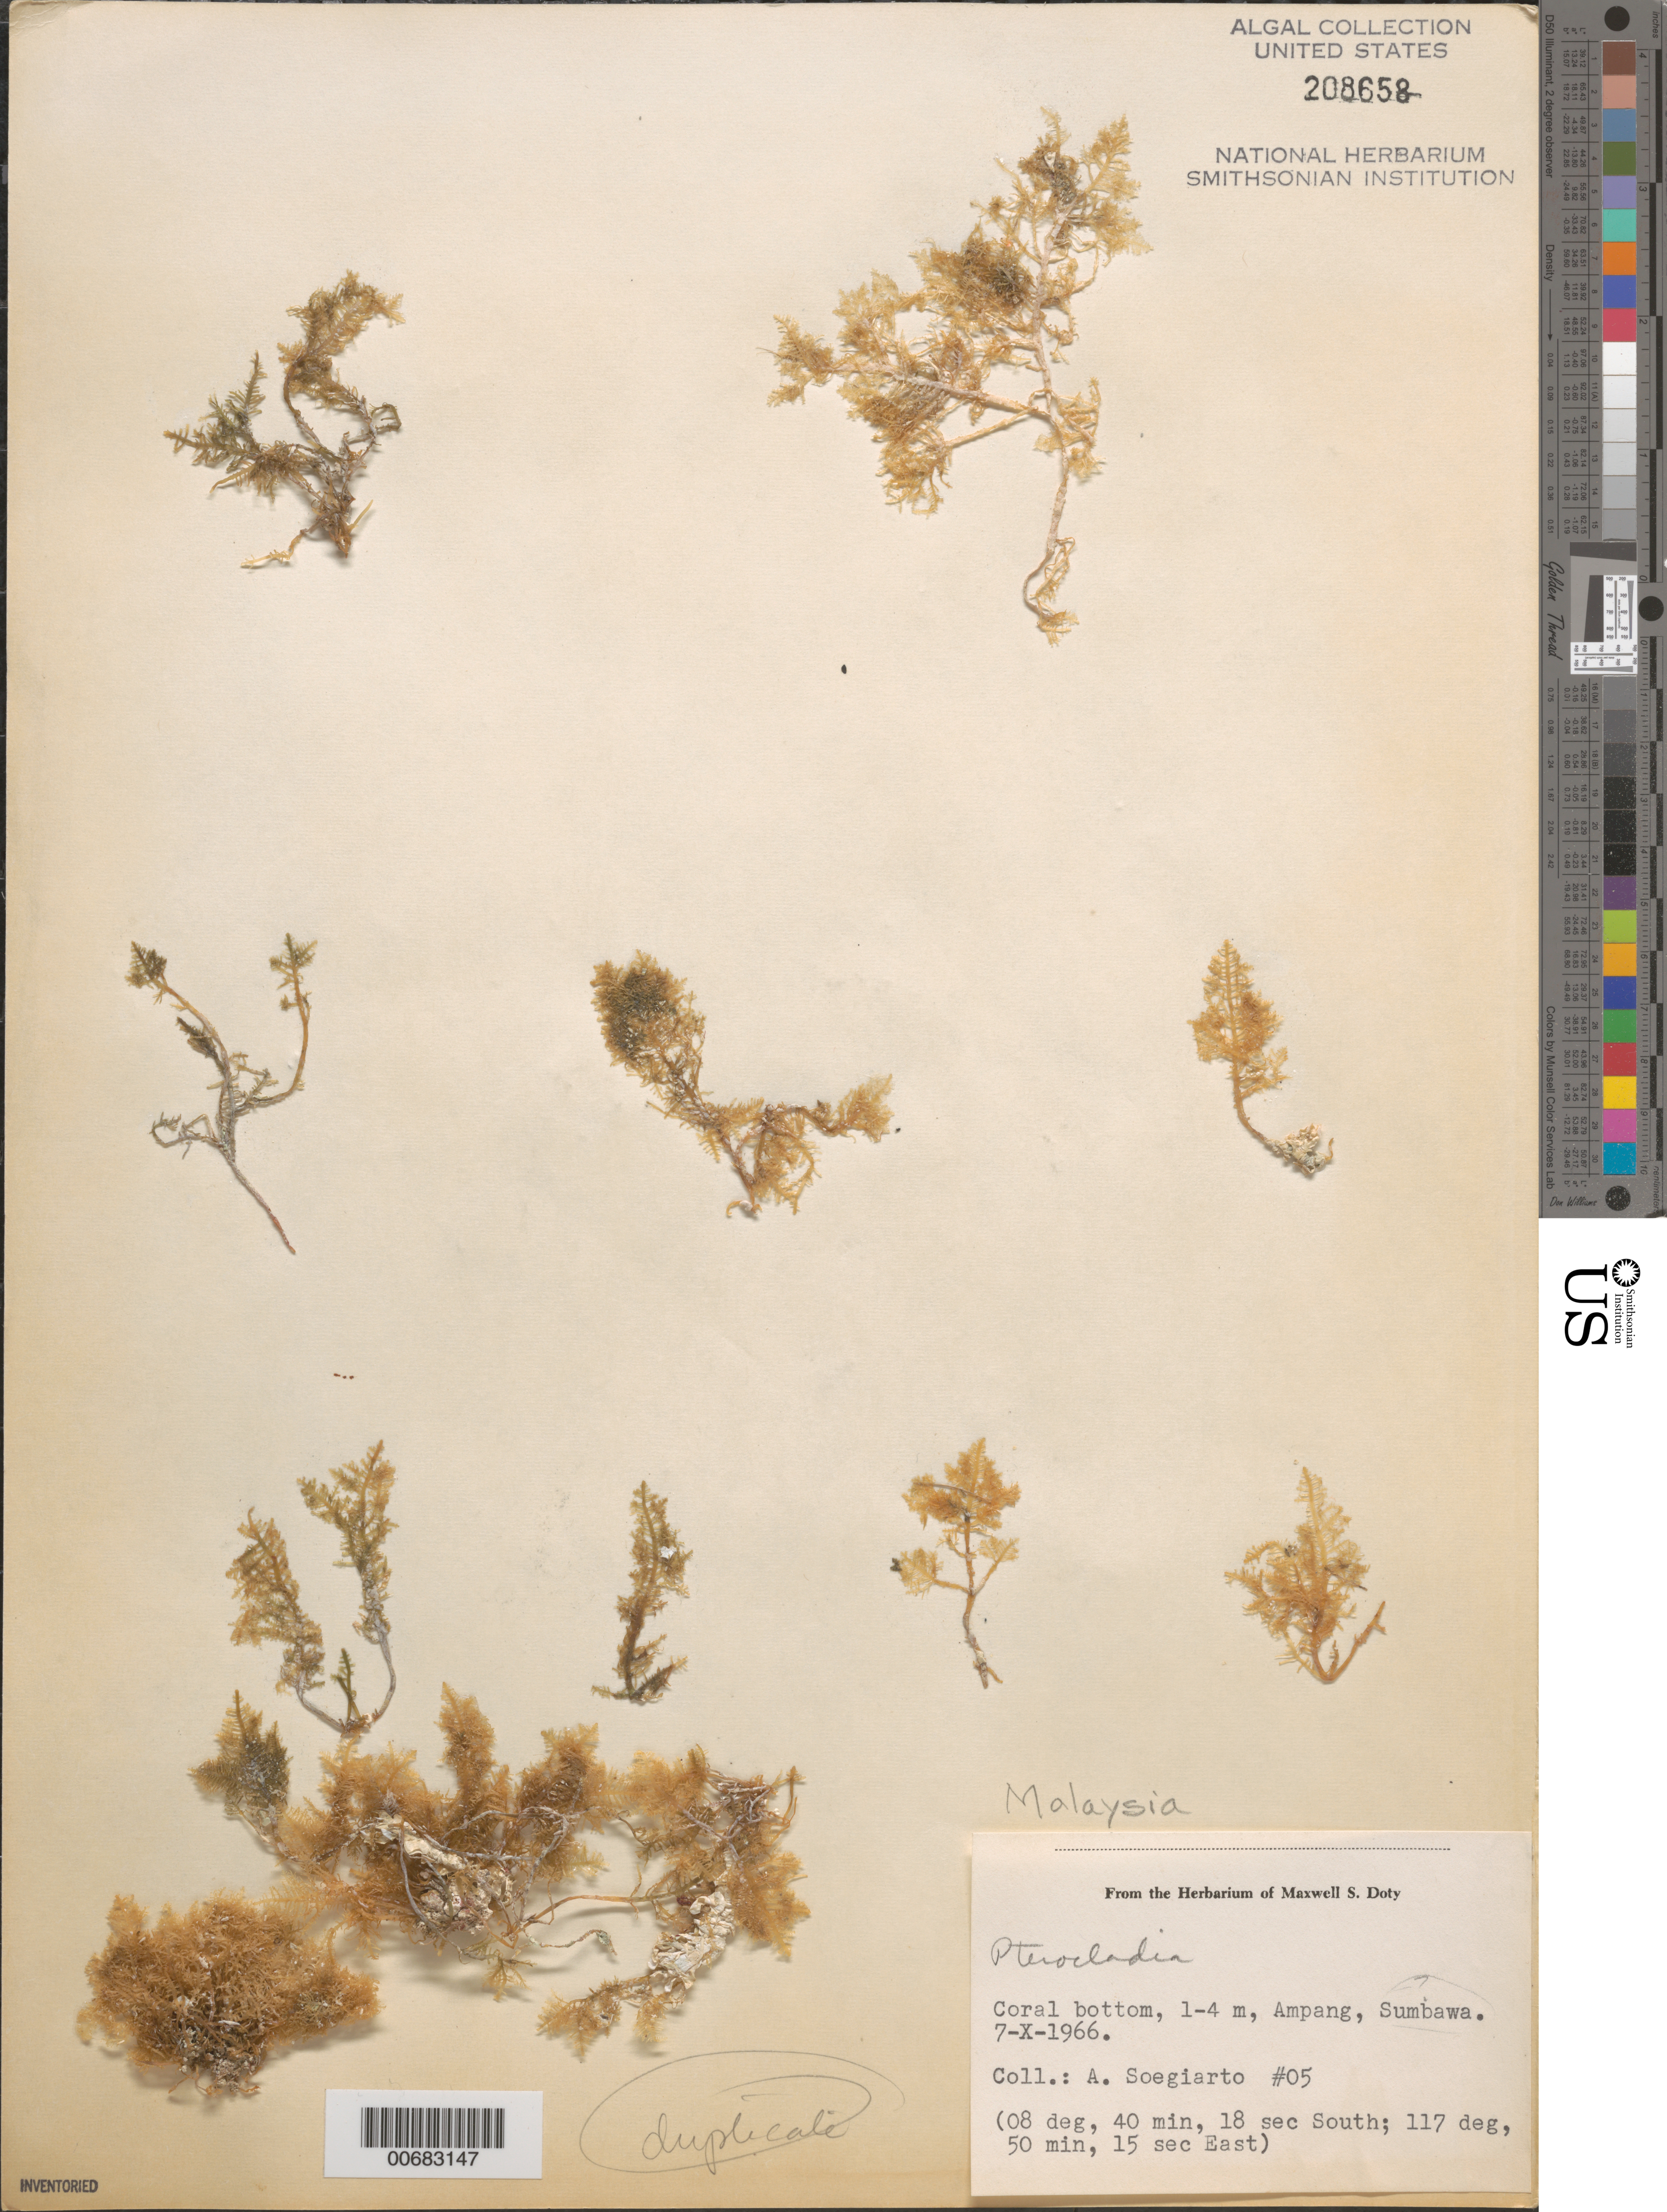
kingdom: Plantae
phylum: Rhodophyta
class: Florideophyceae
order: Gelidiales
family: Pterocladiaceae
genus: Pterocladia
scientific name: Pterocladia sp.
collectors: A. Soegiarto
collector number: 05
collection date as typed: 07 Oct 1966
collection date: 1966-10-07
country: Malaysia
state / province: Selangor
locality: Ampang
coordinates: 08 deg, 40 min, 18 sec South, 117 deg, 50 min, 15 sec East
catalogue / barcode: US 208658